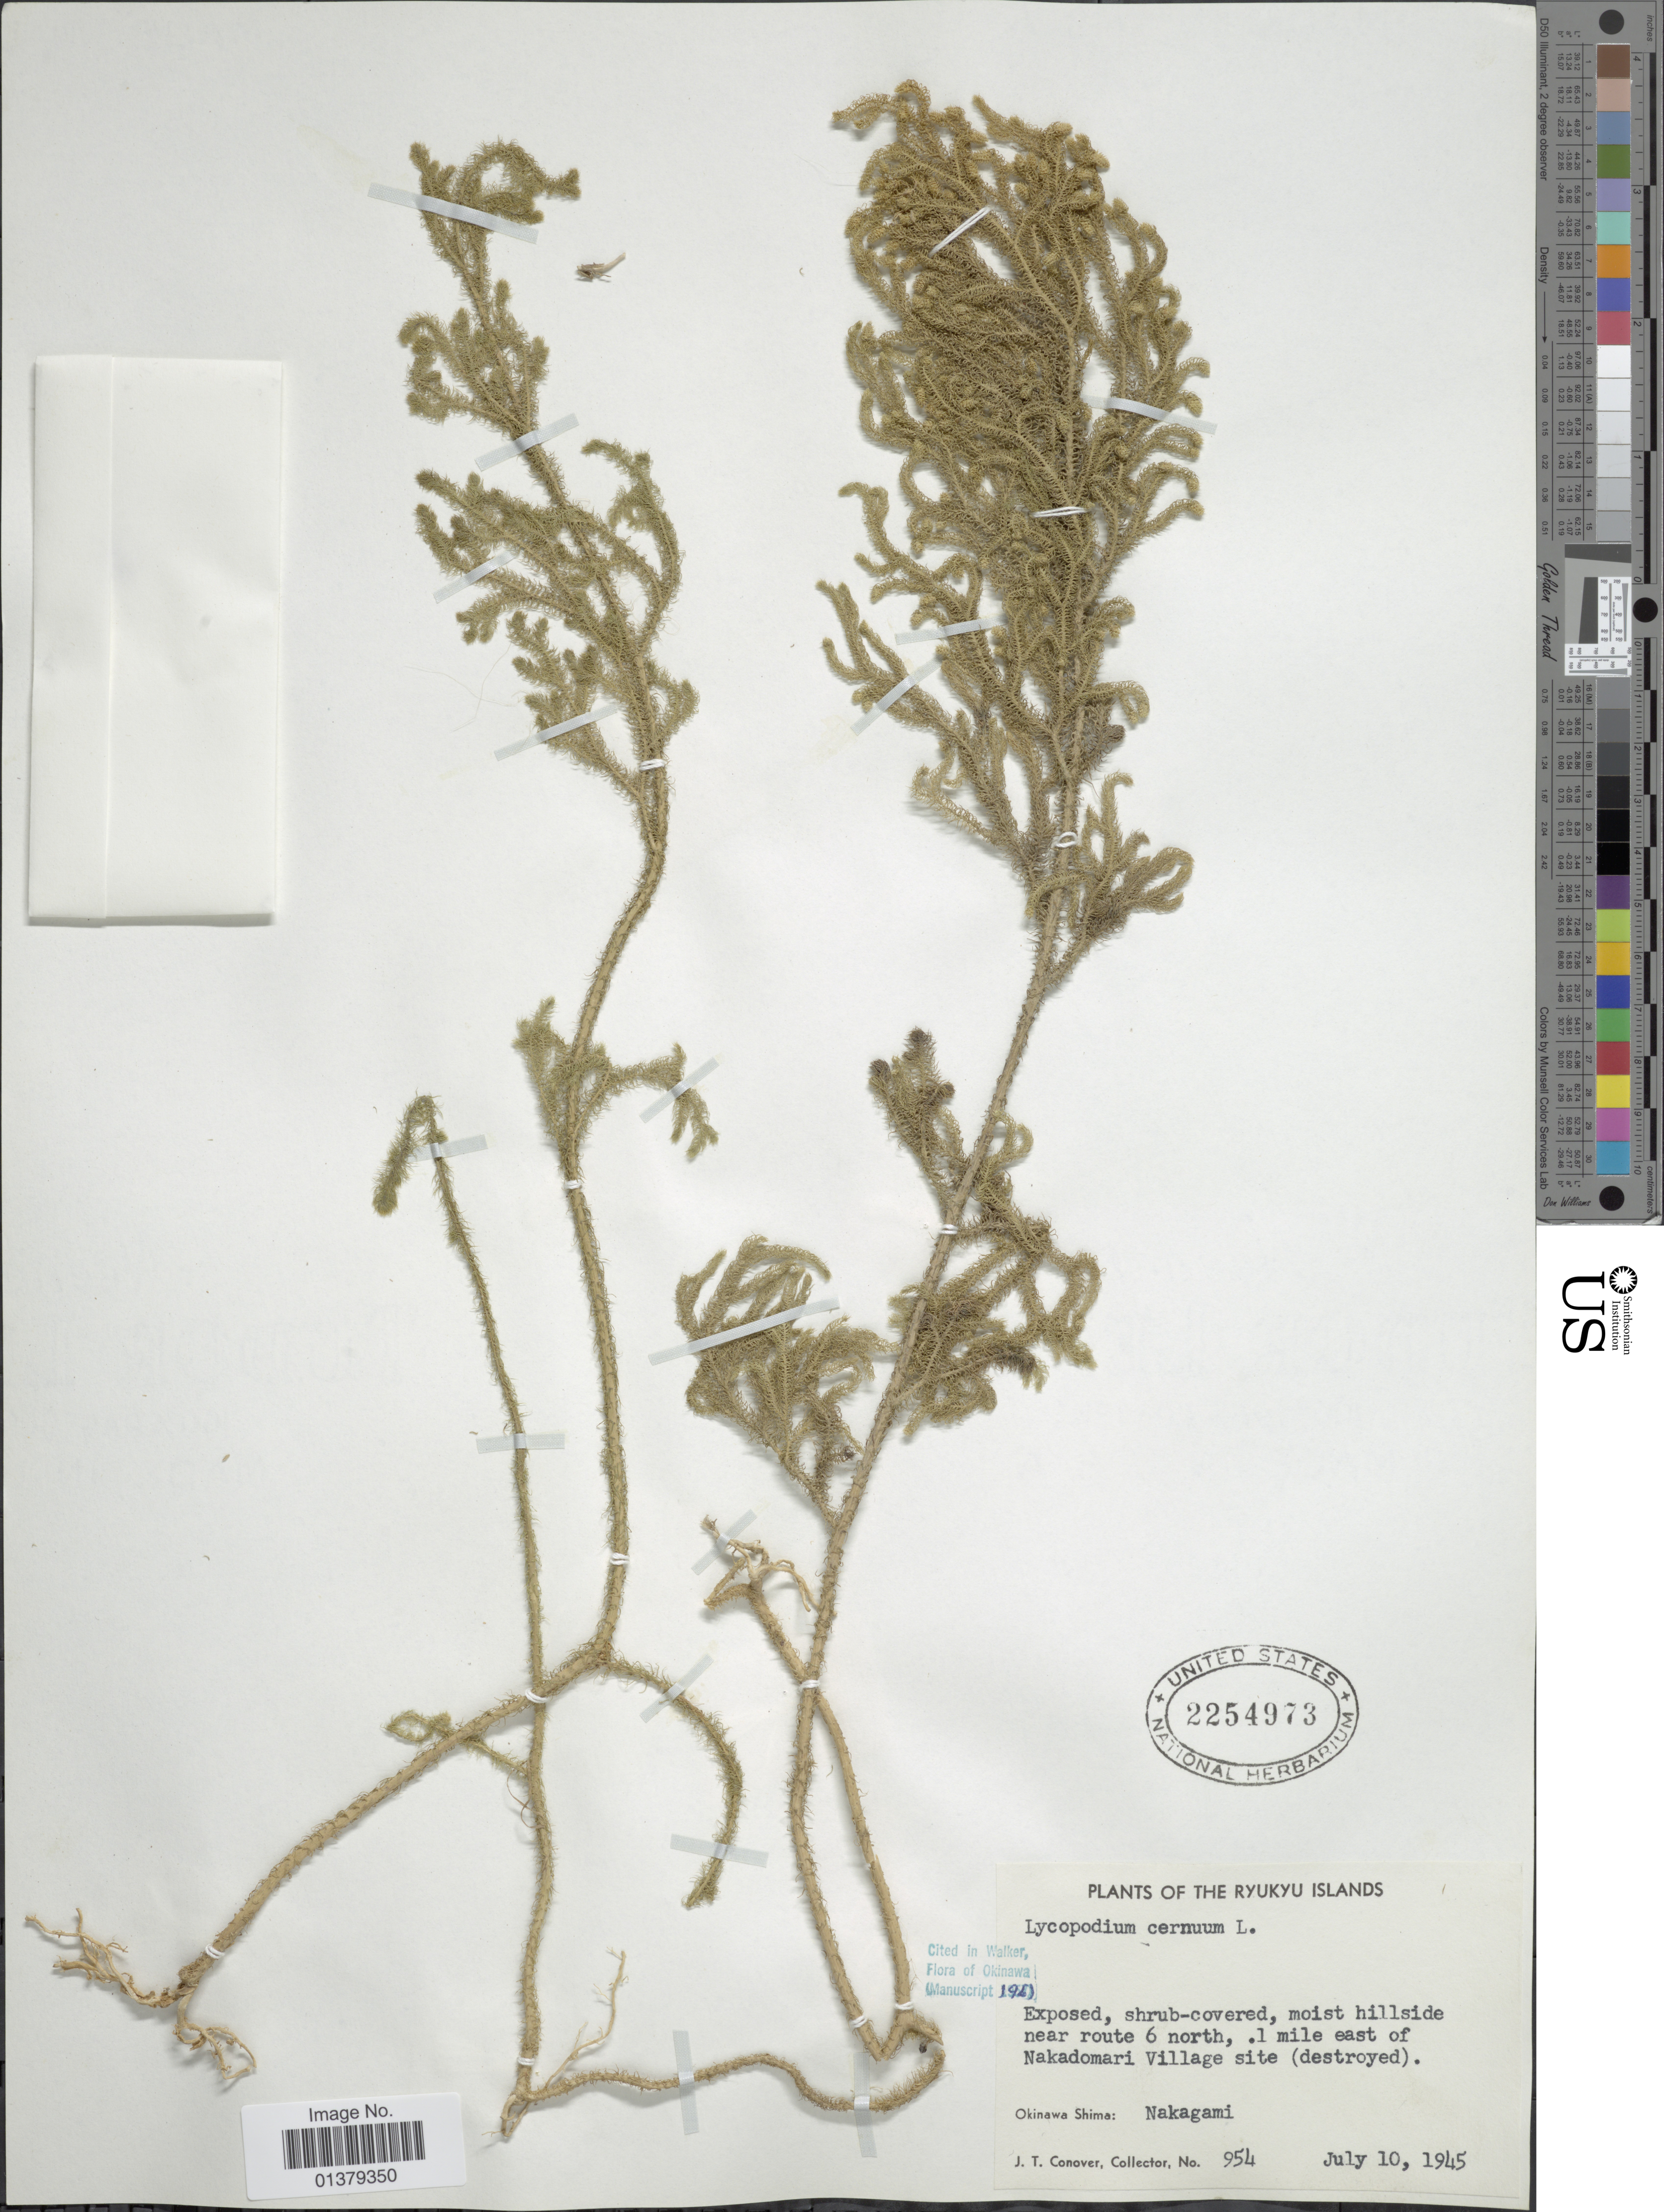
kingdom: Plantae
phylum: Tracheophyta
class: Lycopodiopsida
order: Lycopodiales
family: Lycopodiaceae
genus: Palhinhaea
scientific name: Palhinhaea cernua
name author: (L.) Vasc. & Franco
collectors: J. T. Conover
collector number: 954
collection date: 1945-07-10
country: Japan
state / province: Okinawa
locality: The Ryukyu Islands, moist hillside near route 6 north. , 1 mile east of Nakadomari Village site, Nakagami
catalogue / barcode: US 2254973